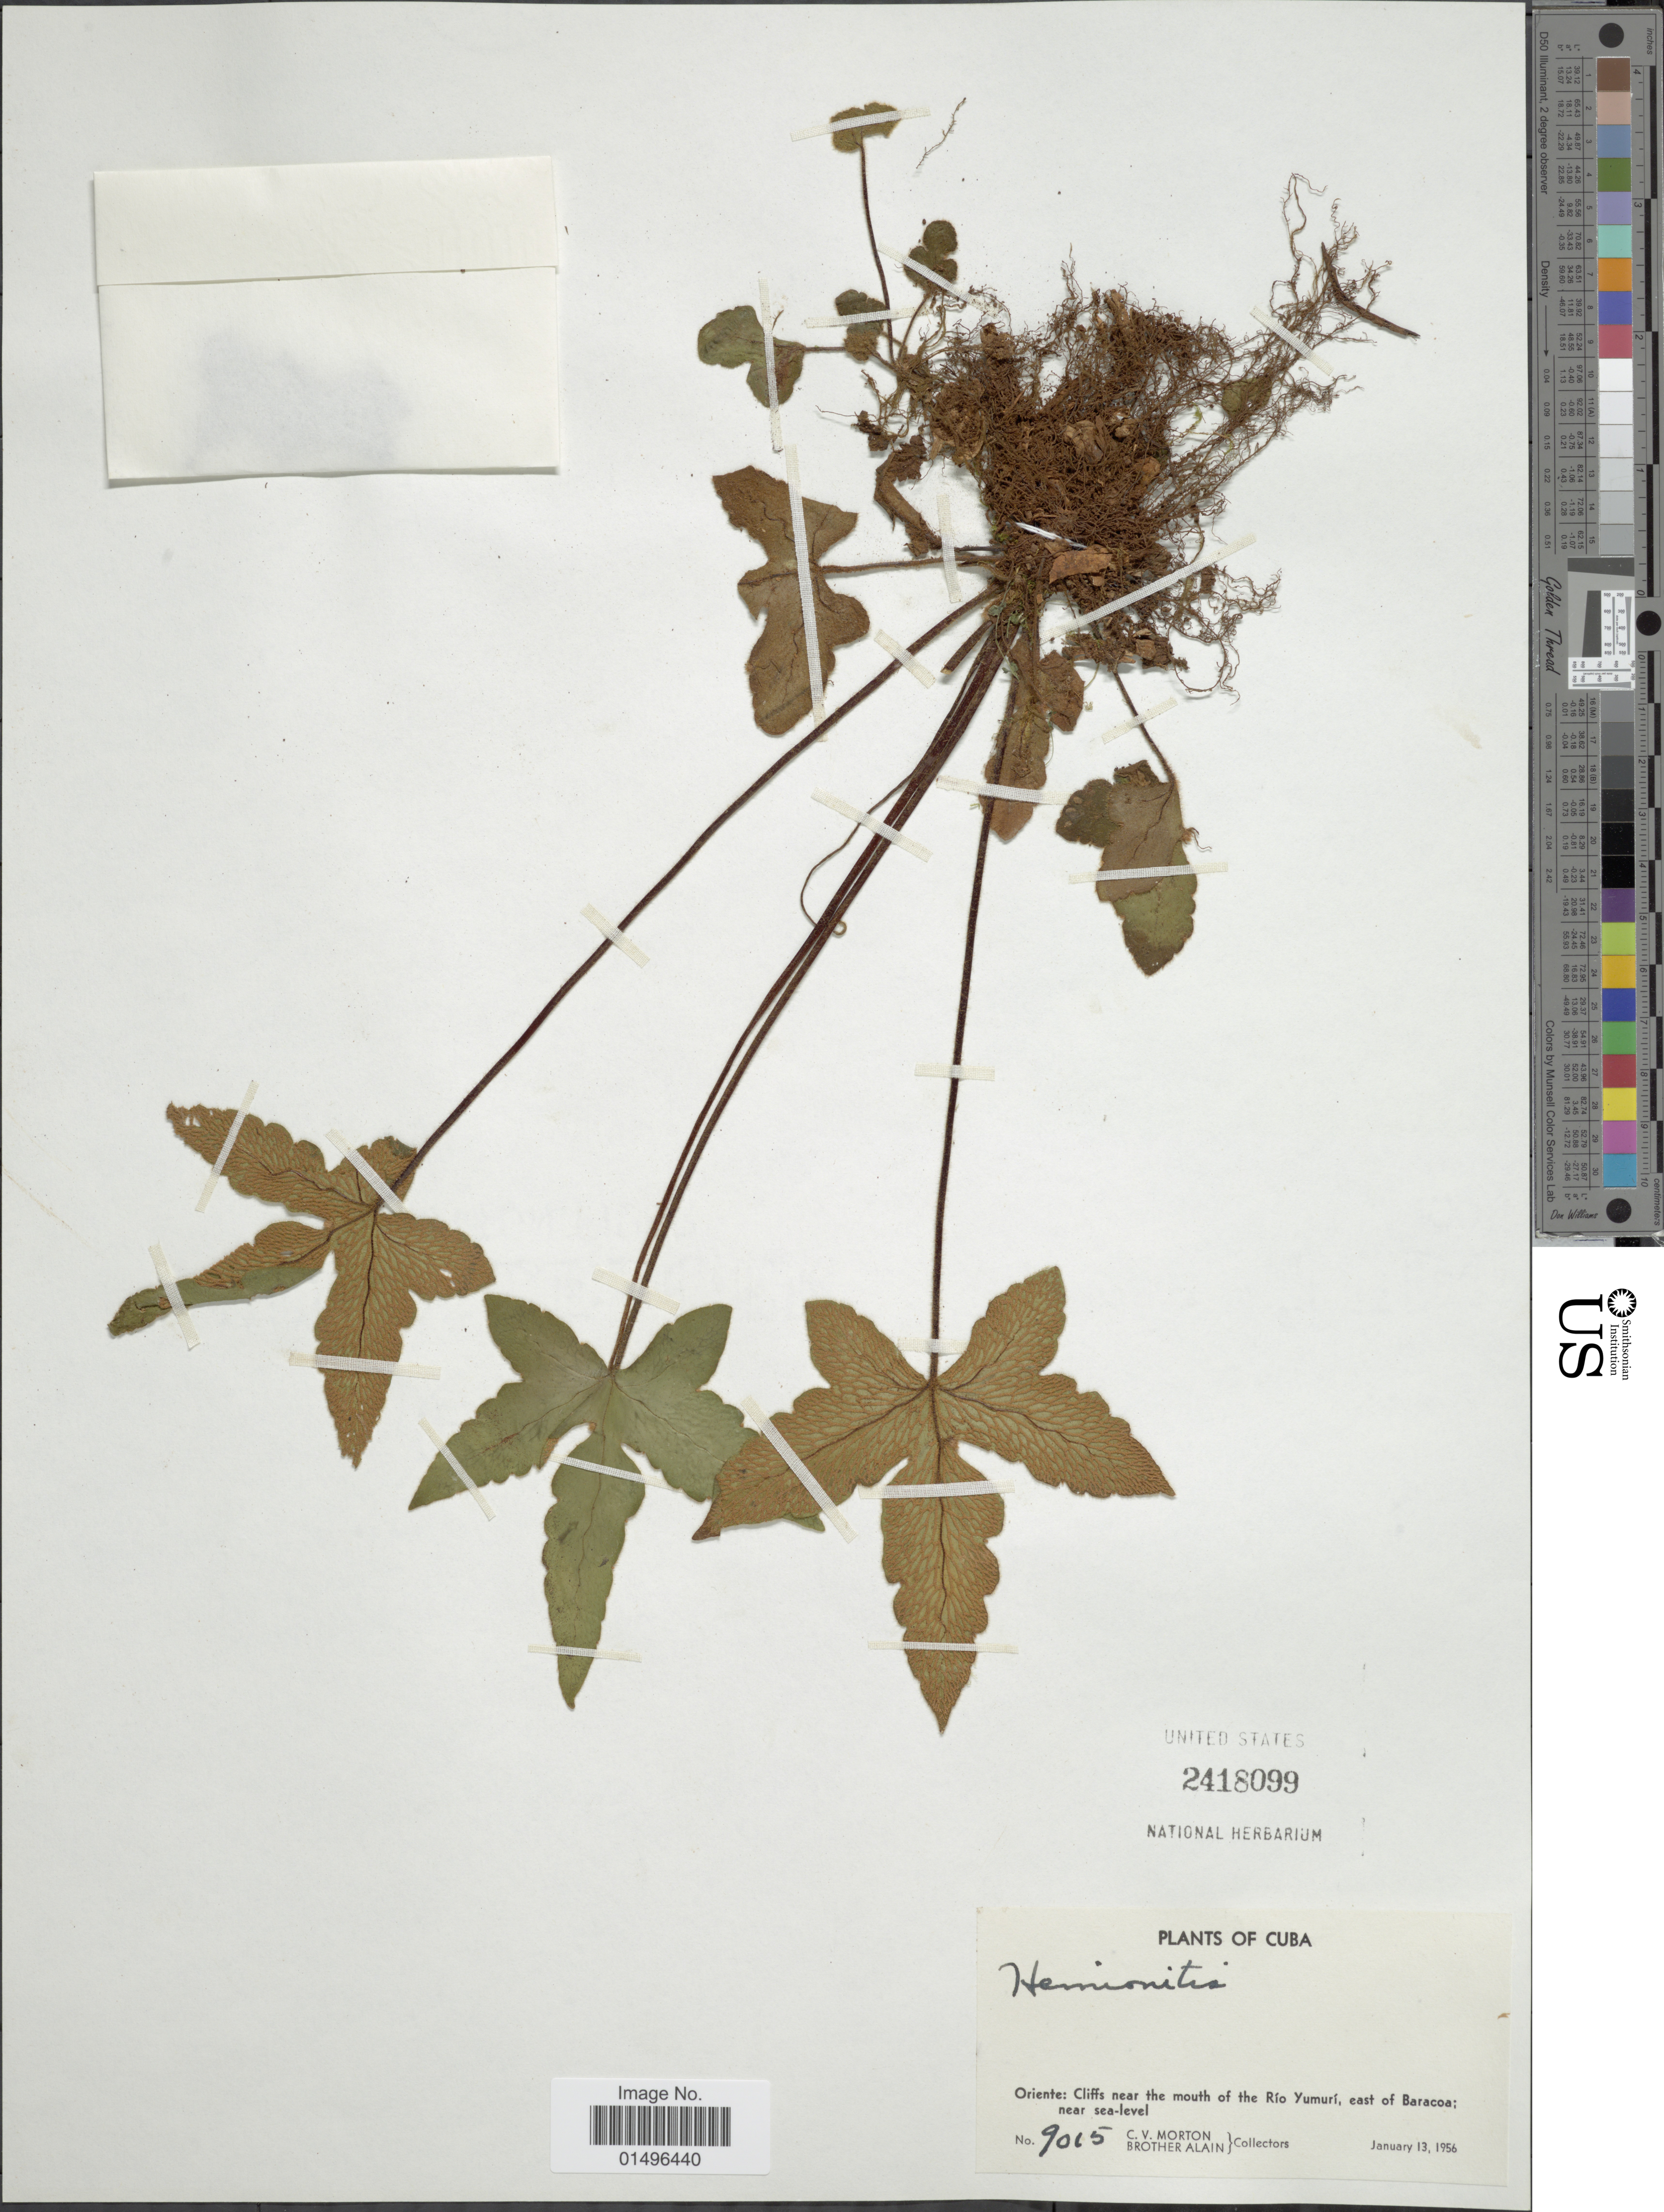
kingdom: Plantae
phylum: Tracheophyta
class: Polypodiopsida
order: Polypodiales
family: Pteridaceae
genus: Hemionitis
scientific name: Hemionitis palmata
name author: L.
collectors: C. V. Morton & Bro. Alain - DO NOT USE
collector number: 9015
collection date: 1956-01-13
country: Cuba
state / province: Oriente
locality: Cuba, Cliffs near the mouth of the Rio Yumuri, east of Baracoa.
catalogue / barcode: US 2418099